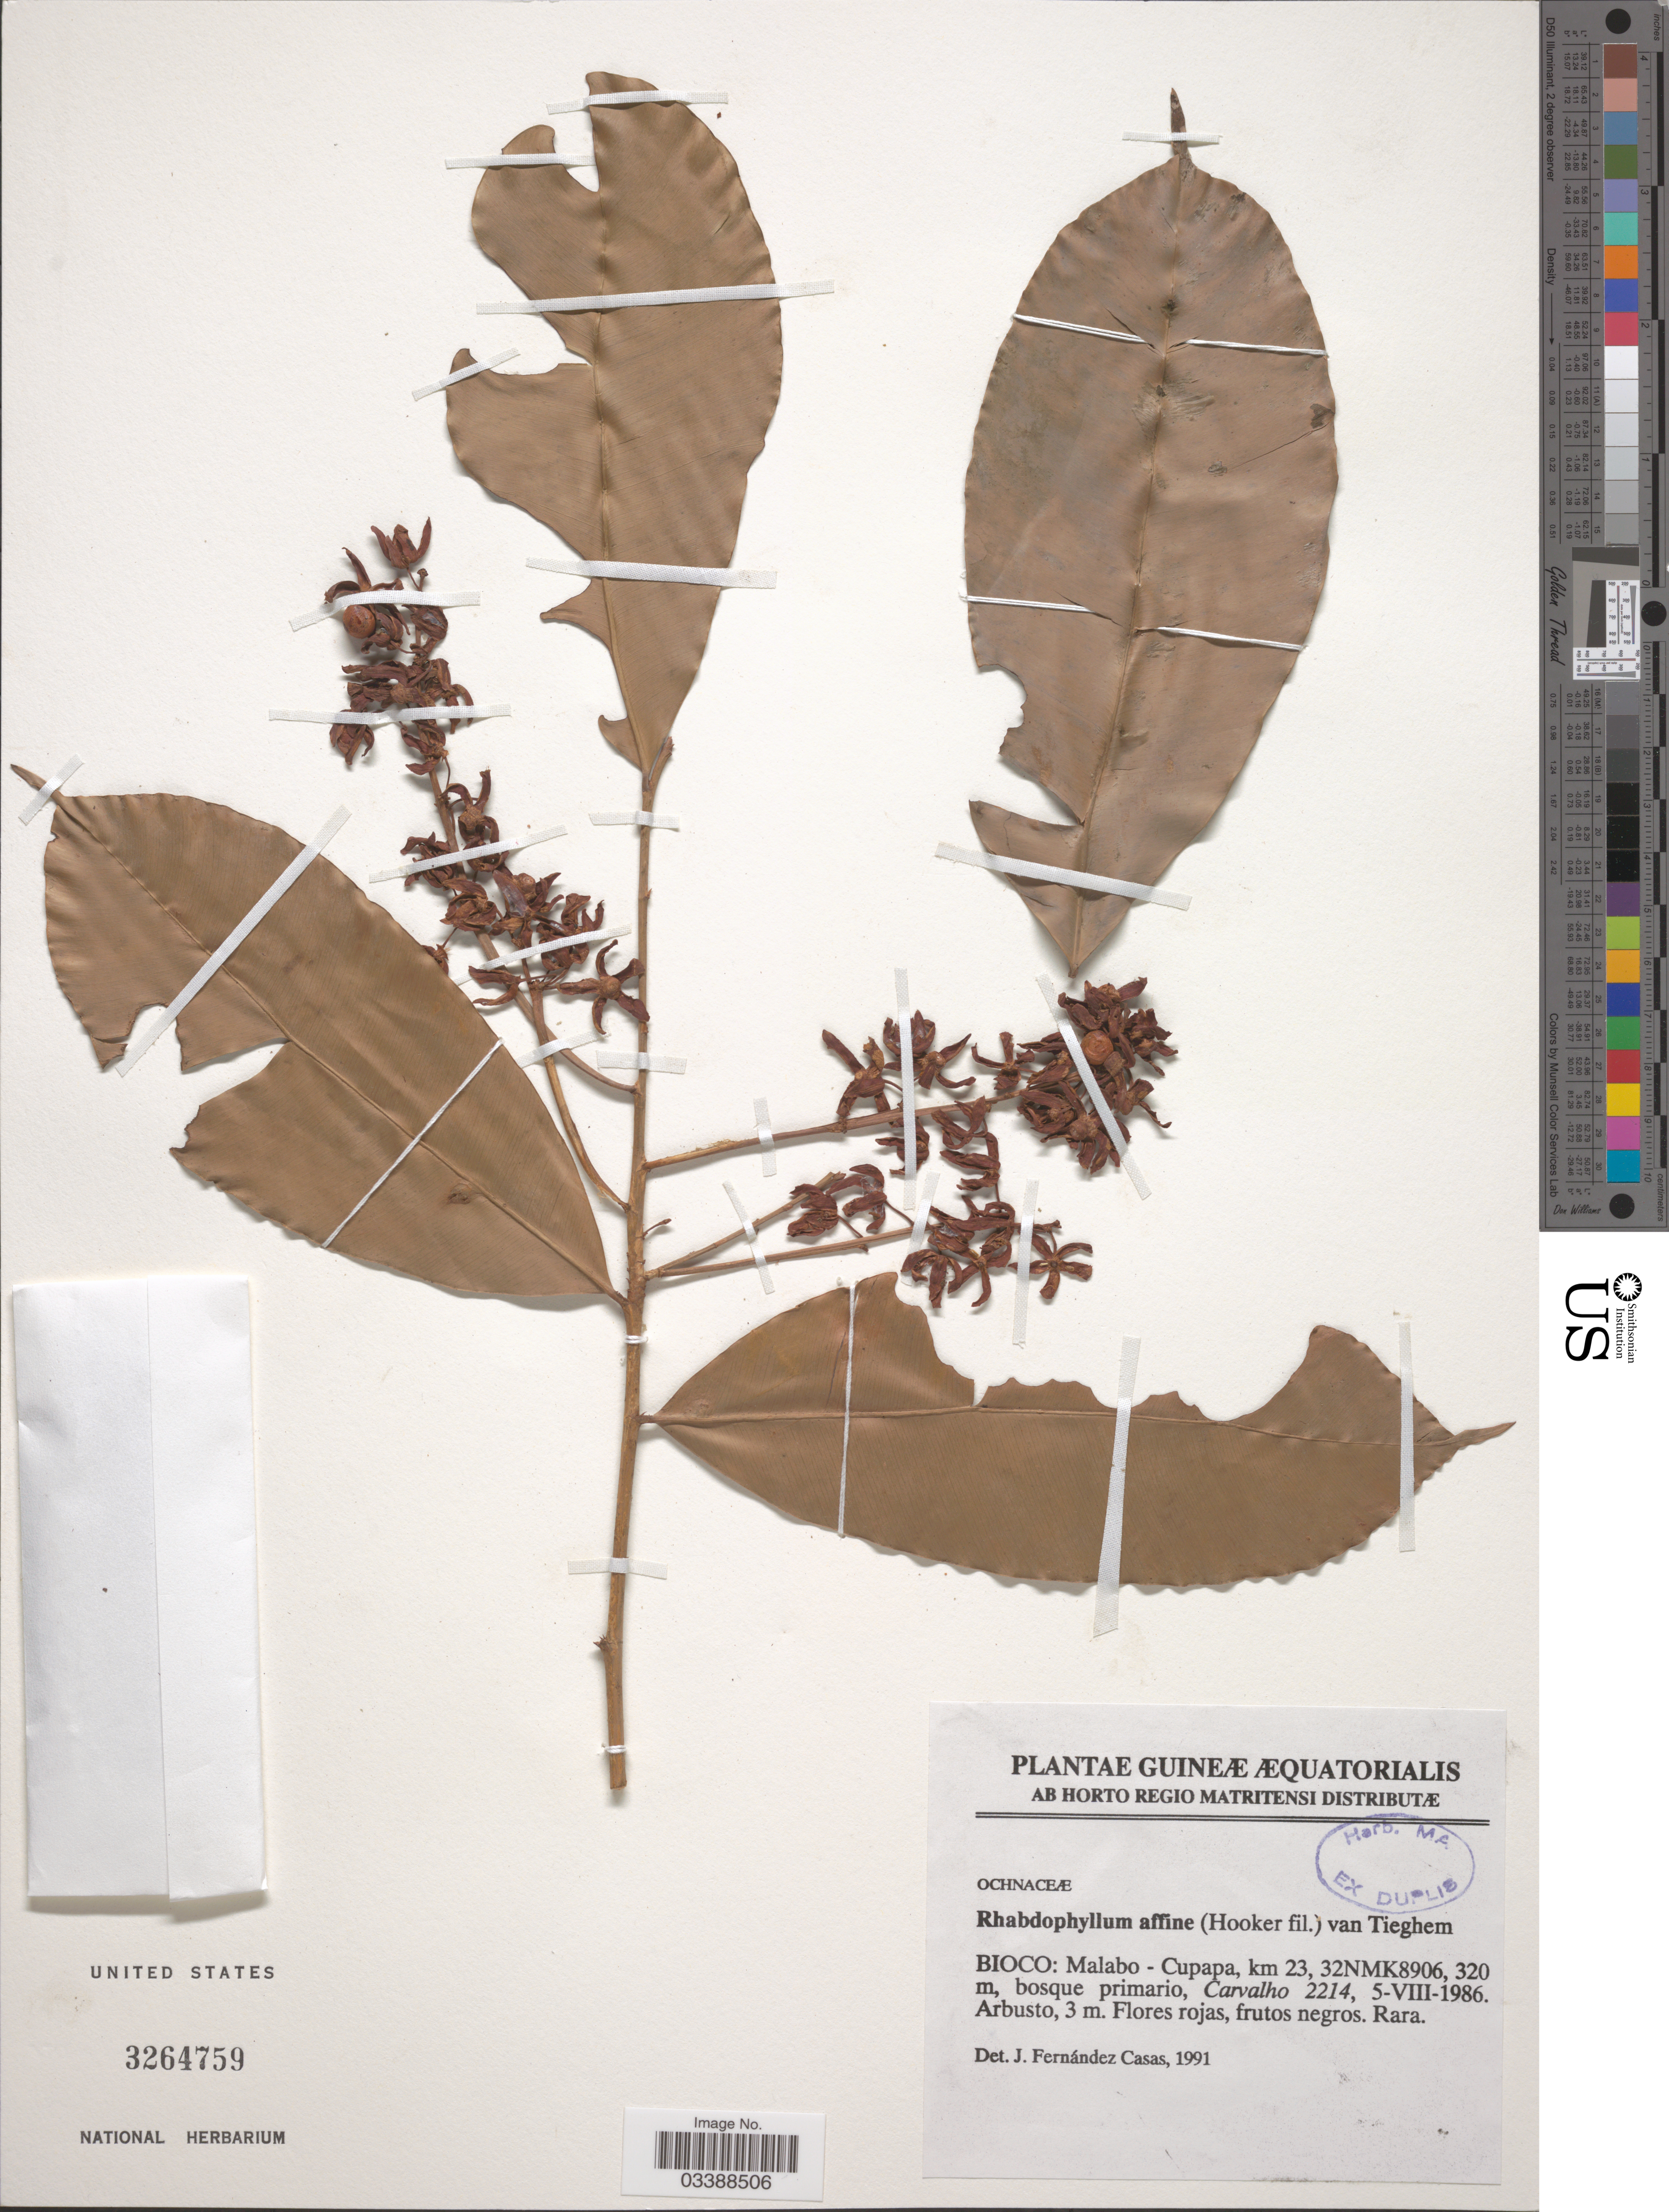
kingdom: Plantae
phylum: Tracheophyta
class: Magnoliopsida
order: Malpighiales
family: Ochnaceae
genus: Rhabdophyllum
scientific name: Rhabdophyllum affine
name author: Tiegh.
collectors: Carvalho, --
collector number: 2214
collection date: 1986-08-05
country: Equatorial Guinea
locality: Guineæ Æquatorialis. Bioco: Malabo - Cupapa, km 23, 32NMK8906.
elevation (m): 320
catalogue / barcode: US 3264759